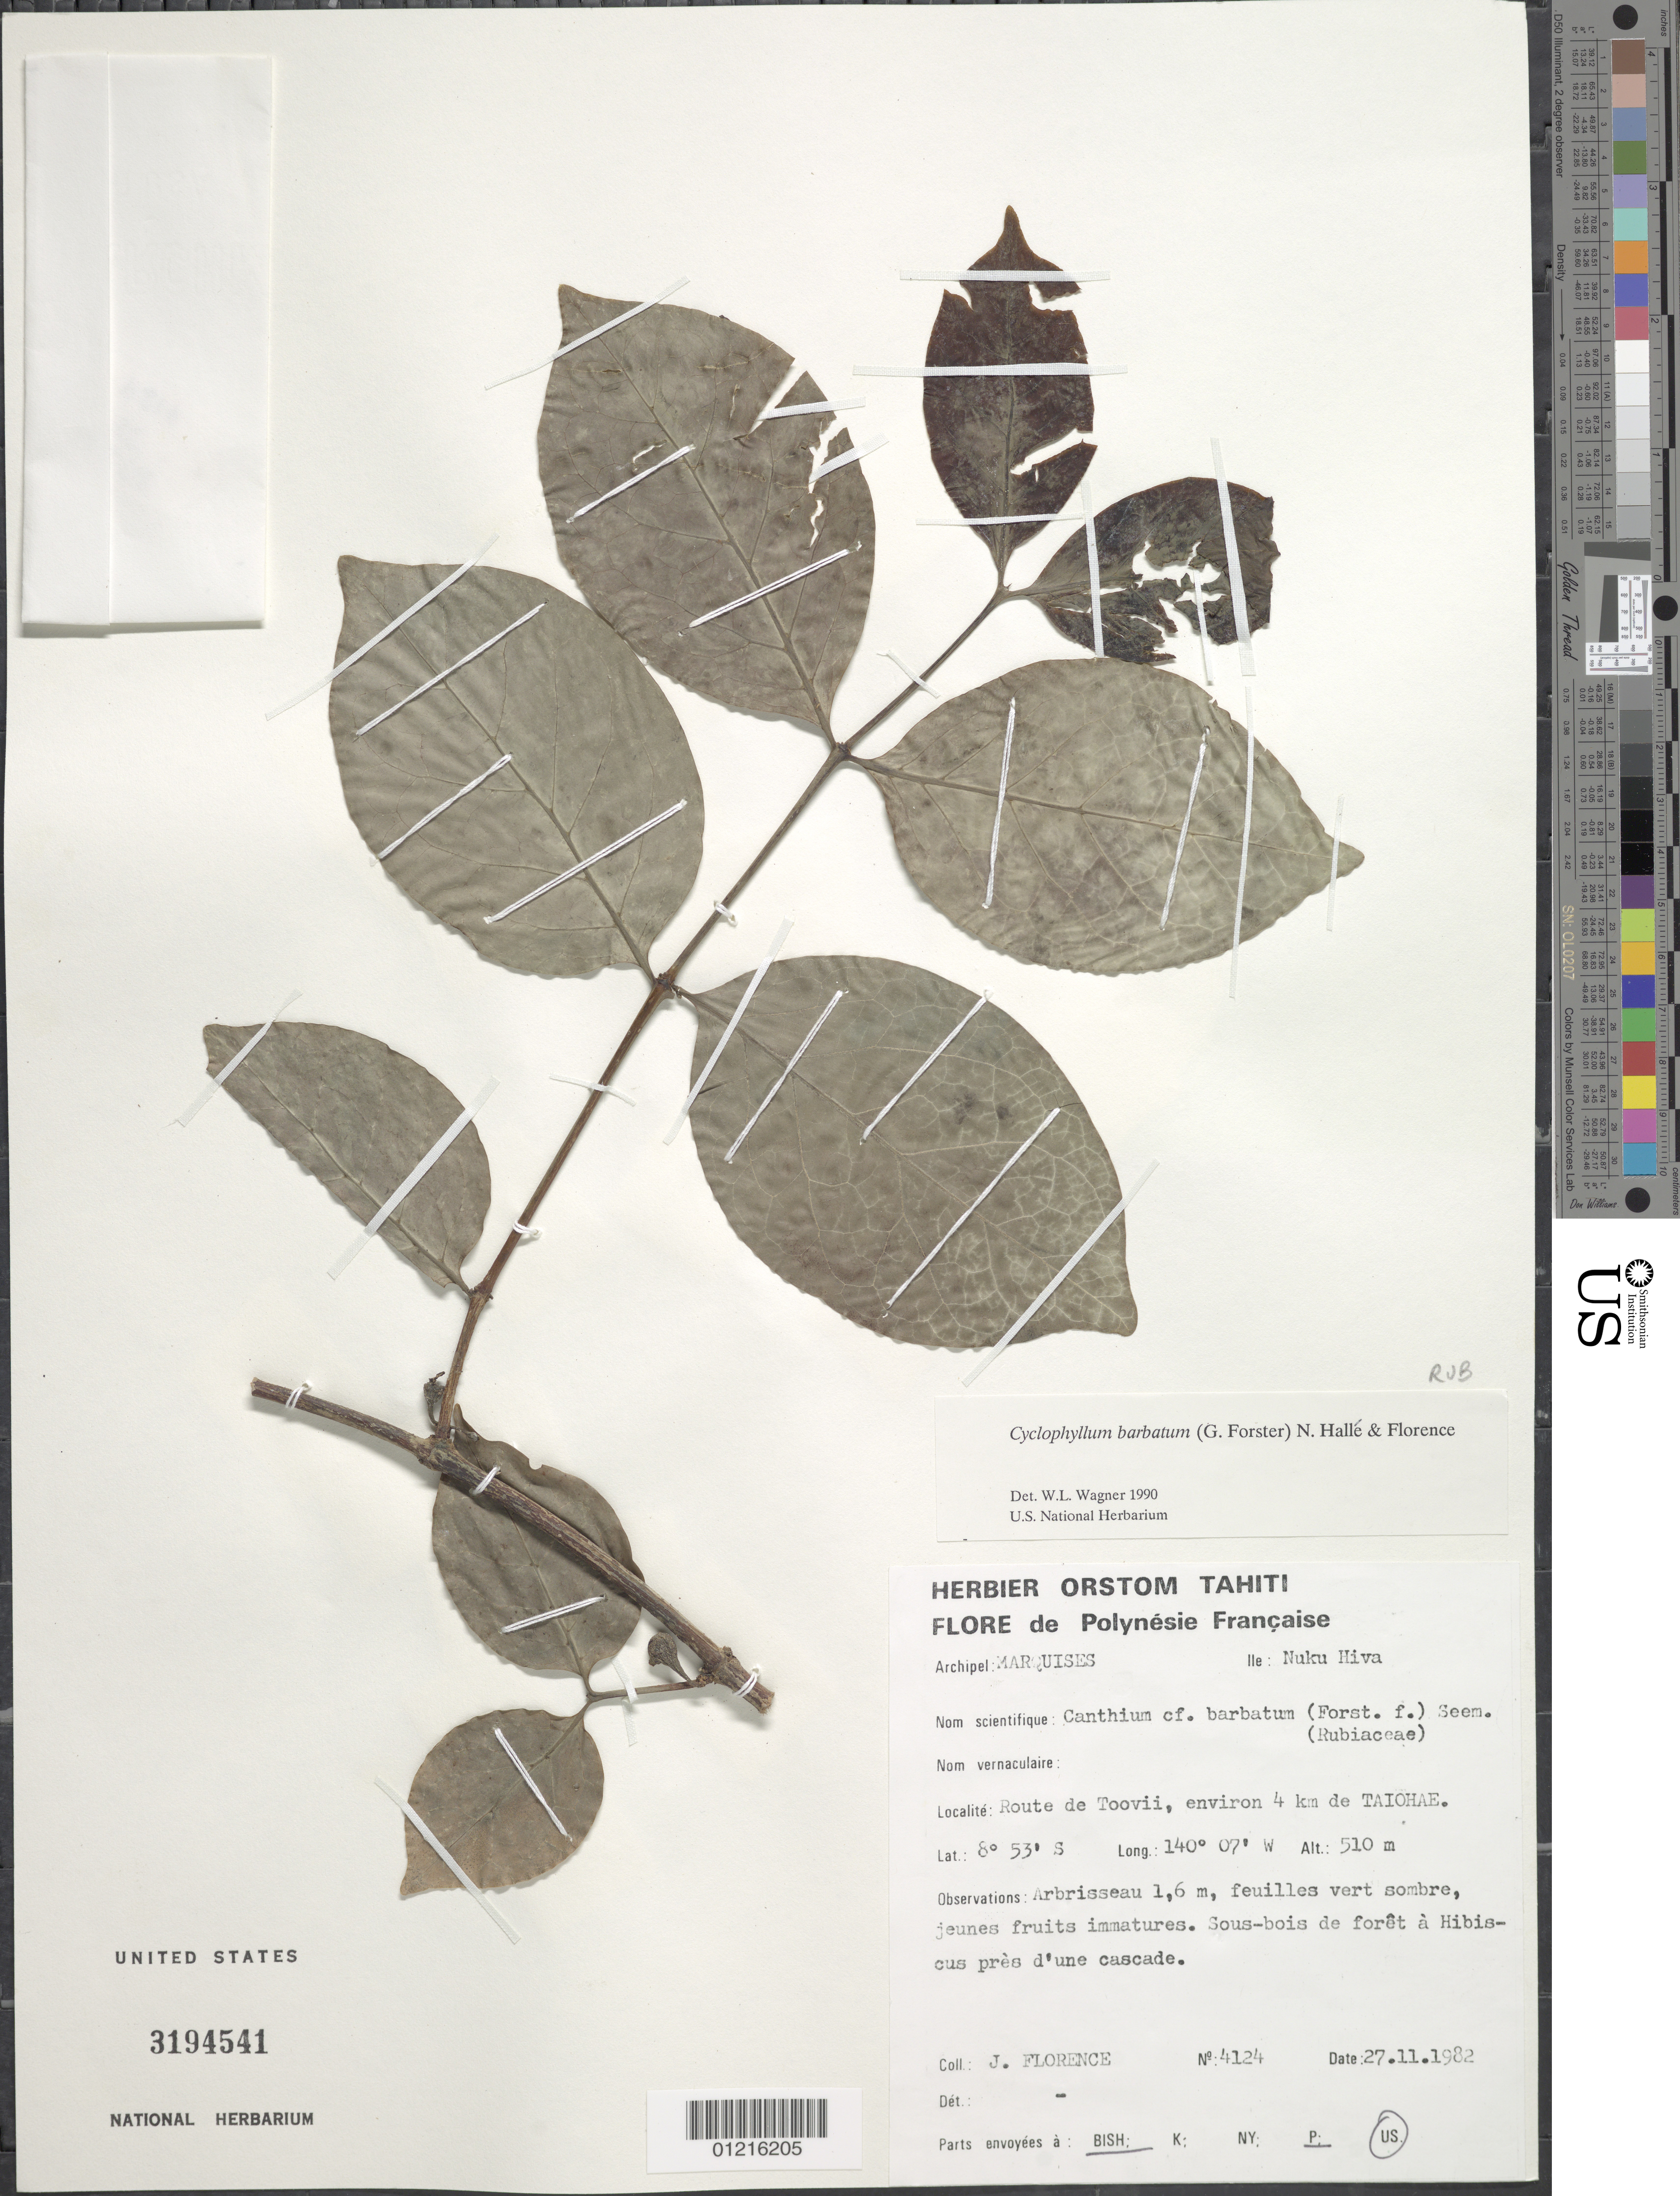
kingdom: Plantae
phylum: Tracheophyta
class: Magnoliopsida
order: Gentianales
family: Rubiaceae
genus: Cyclophyllum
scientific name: Cyclophyllum barbatum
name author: (G. Forst.) N. Hallé & J. Florence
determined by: Wagner, W. L., (BOT), Smithsonian Institution - National Museum of Natural History (UNITED STATES)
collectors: J. Florence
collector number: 4124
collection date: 1982-11-27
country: French Polynesia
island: Nuku Hiva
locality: route de Toovii, environ 4 km de Taiohae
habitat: Sous-bois de forêt à Hibiscus près d'une cascade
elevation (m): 510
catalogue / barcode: US 3194541